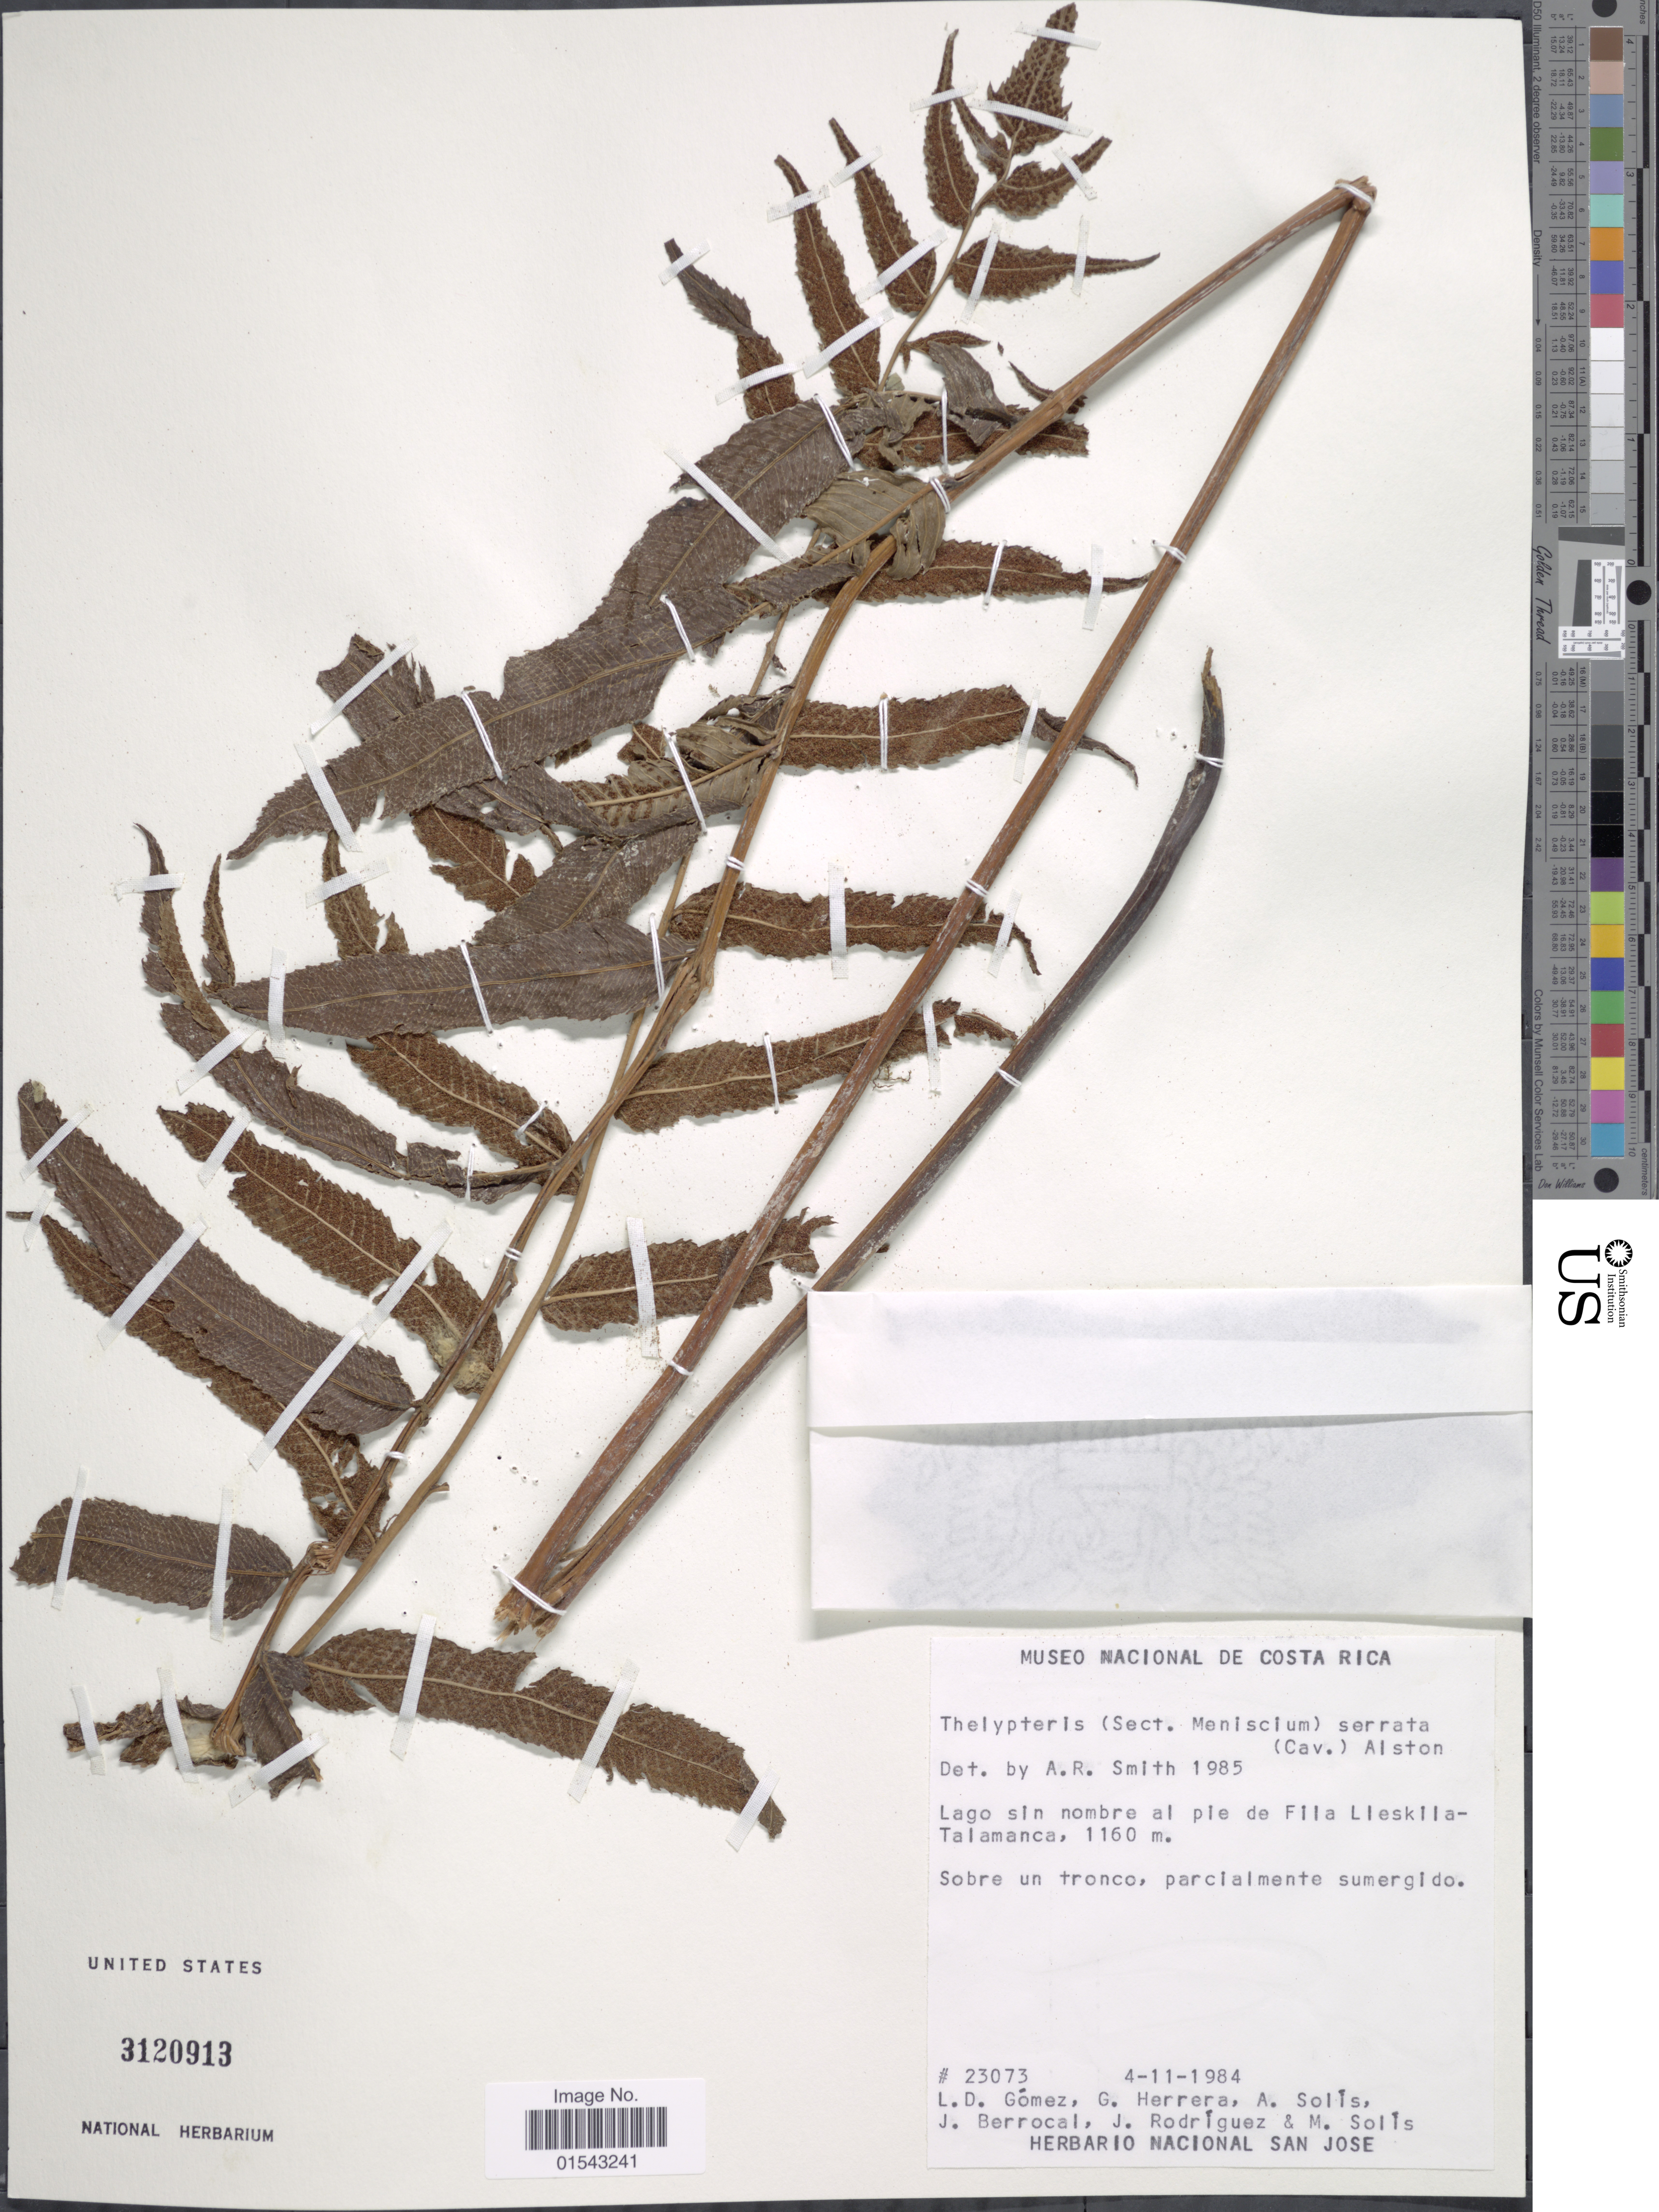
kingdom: Plantae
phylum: Tracheophyta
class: Polypodiopsida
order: Polypodiales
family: Thelypteridaceae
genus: Meniscium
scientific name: Meniscium serratum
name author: Cav.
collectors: L. Gomez, G. Herrera, A. Solis, J. Berrocal & et al.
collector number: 23073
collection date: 1984-11-04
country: Costa Rica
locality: Lago sin nombre al pie de fila Lleskila-Talamanca, Sobre un tronco, parcialmento sumergido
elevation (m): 1160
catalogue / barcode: US 3120913